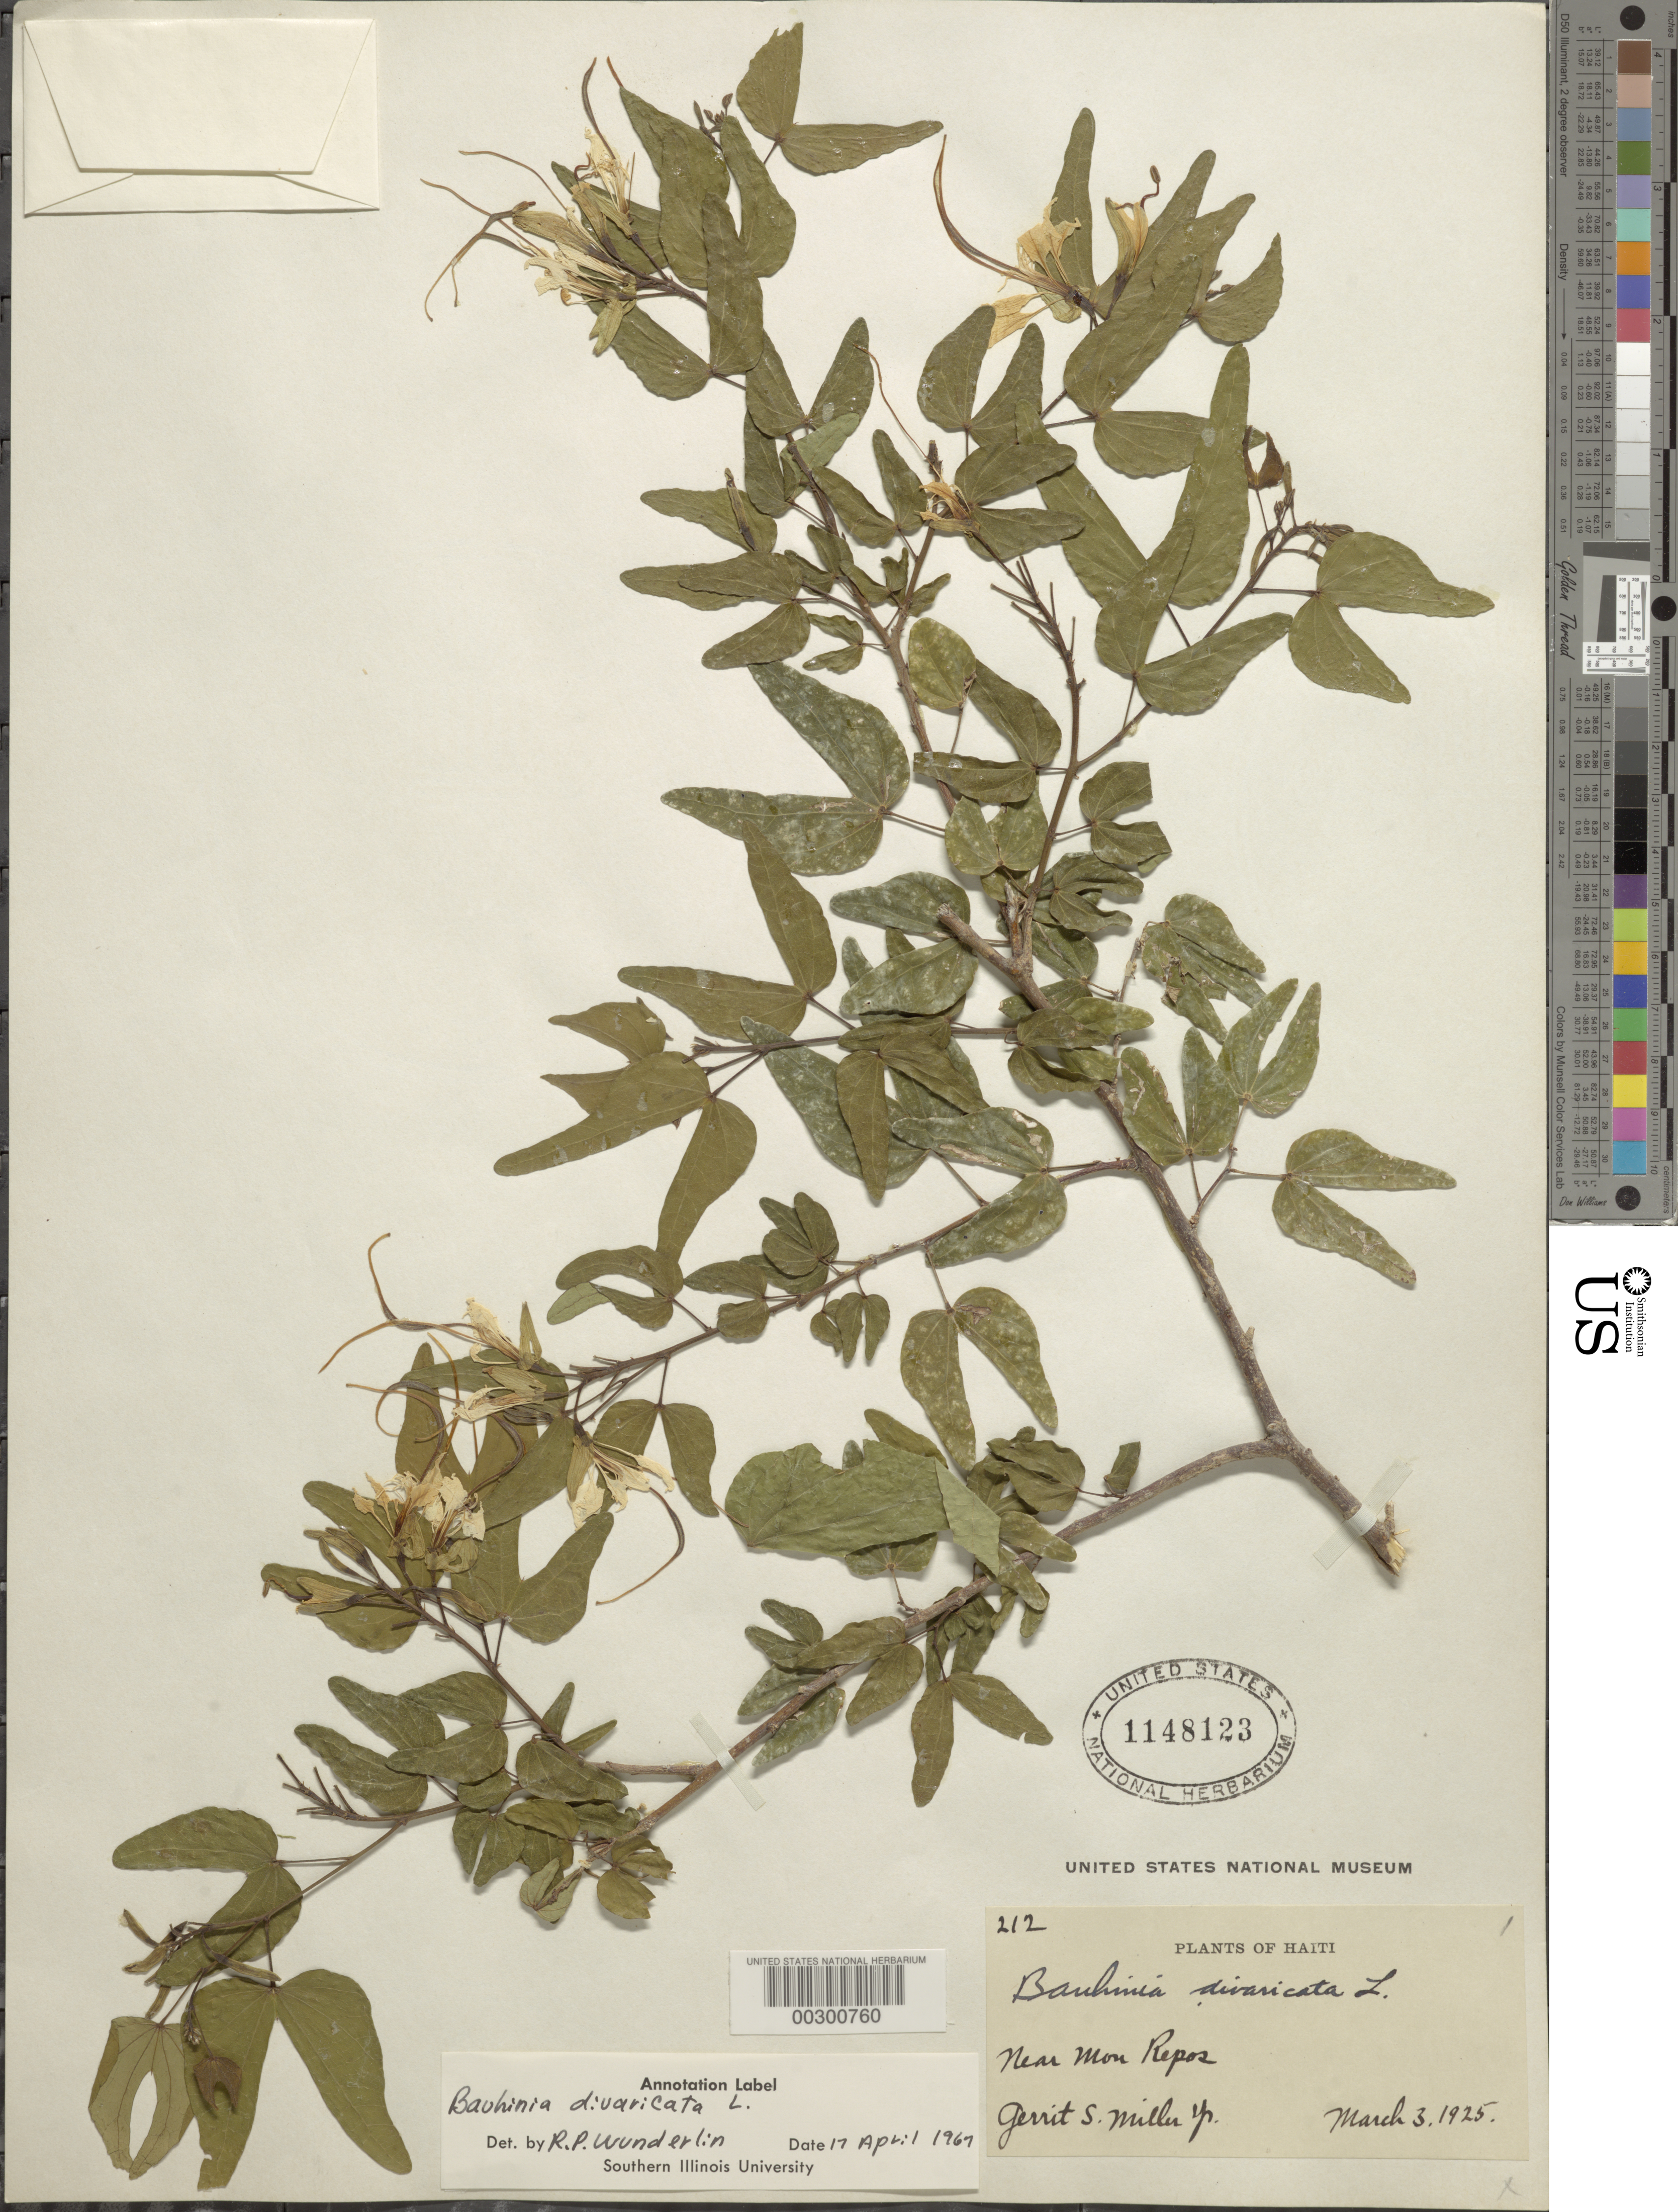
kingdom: Plantae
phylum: Tracheophyta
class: Magnoliopsida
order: Fabales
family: Fabaceae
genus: Bauhinia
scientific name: Bauhinia divaricata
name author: L.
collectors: G. S. Miller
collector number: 212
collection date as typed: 03 Mar 1925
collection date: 1925-03-03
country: Haiti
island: Hispaniola Island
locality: Near mon repos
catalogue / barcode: US 1148123